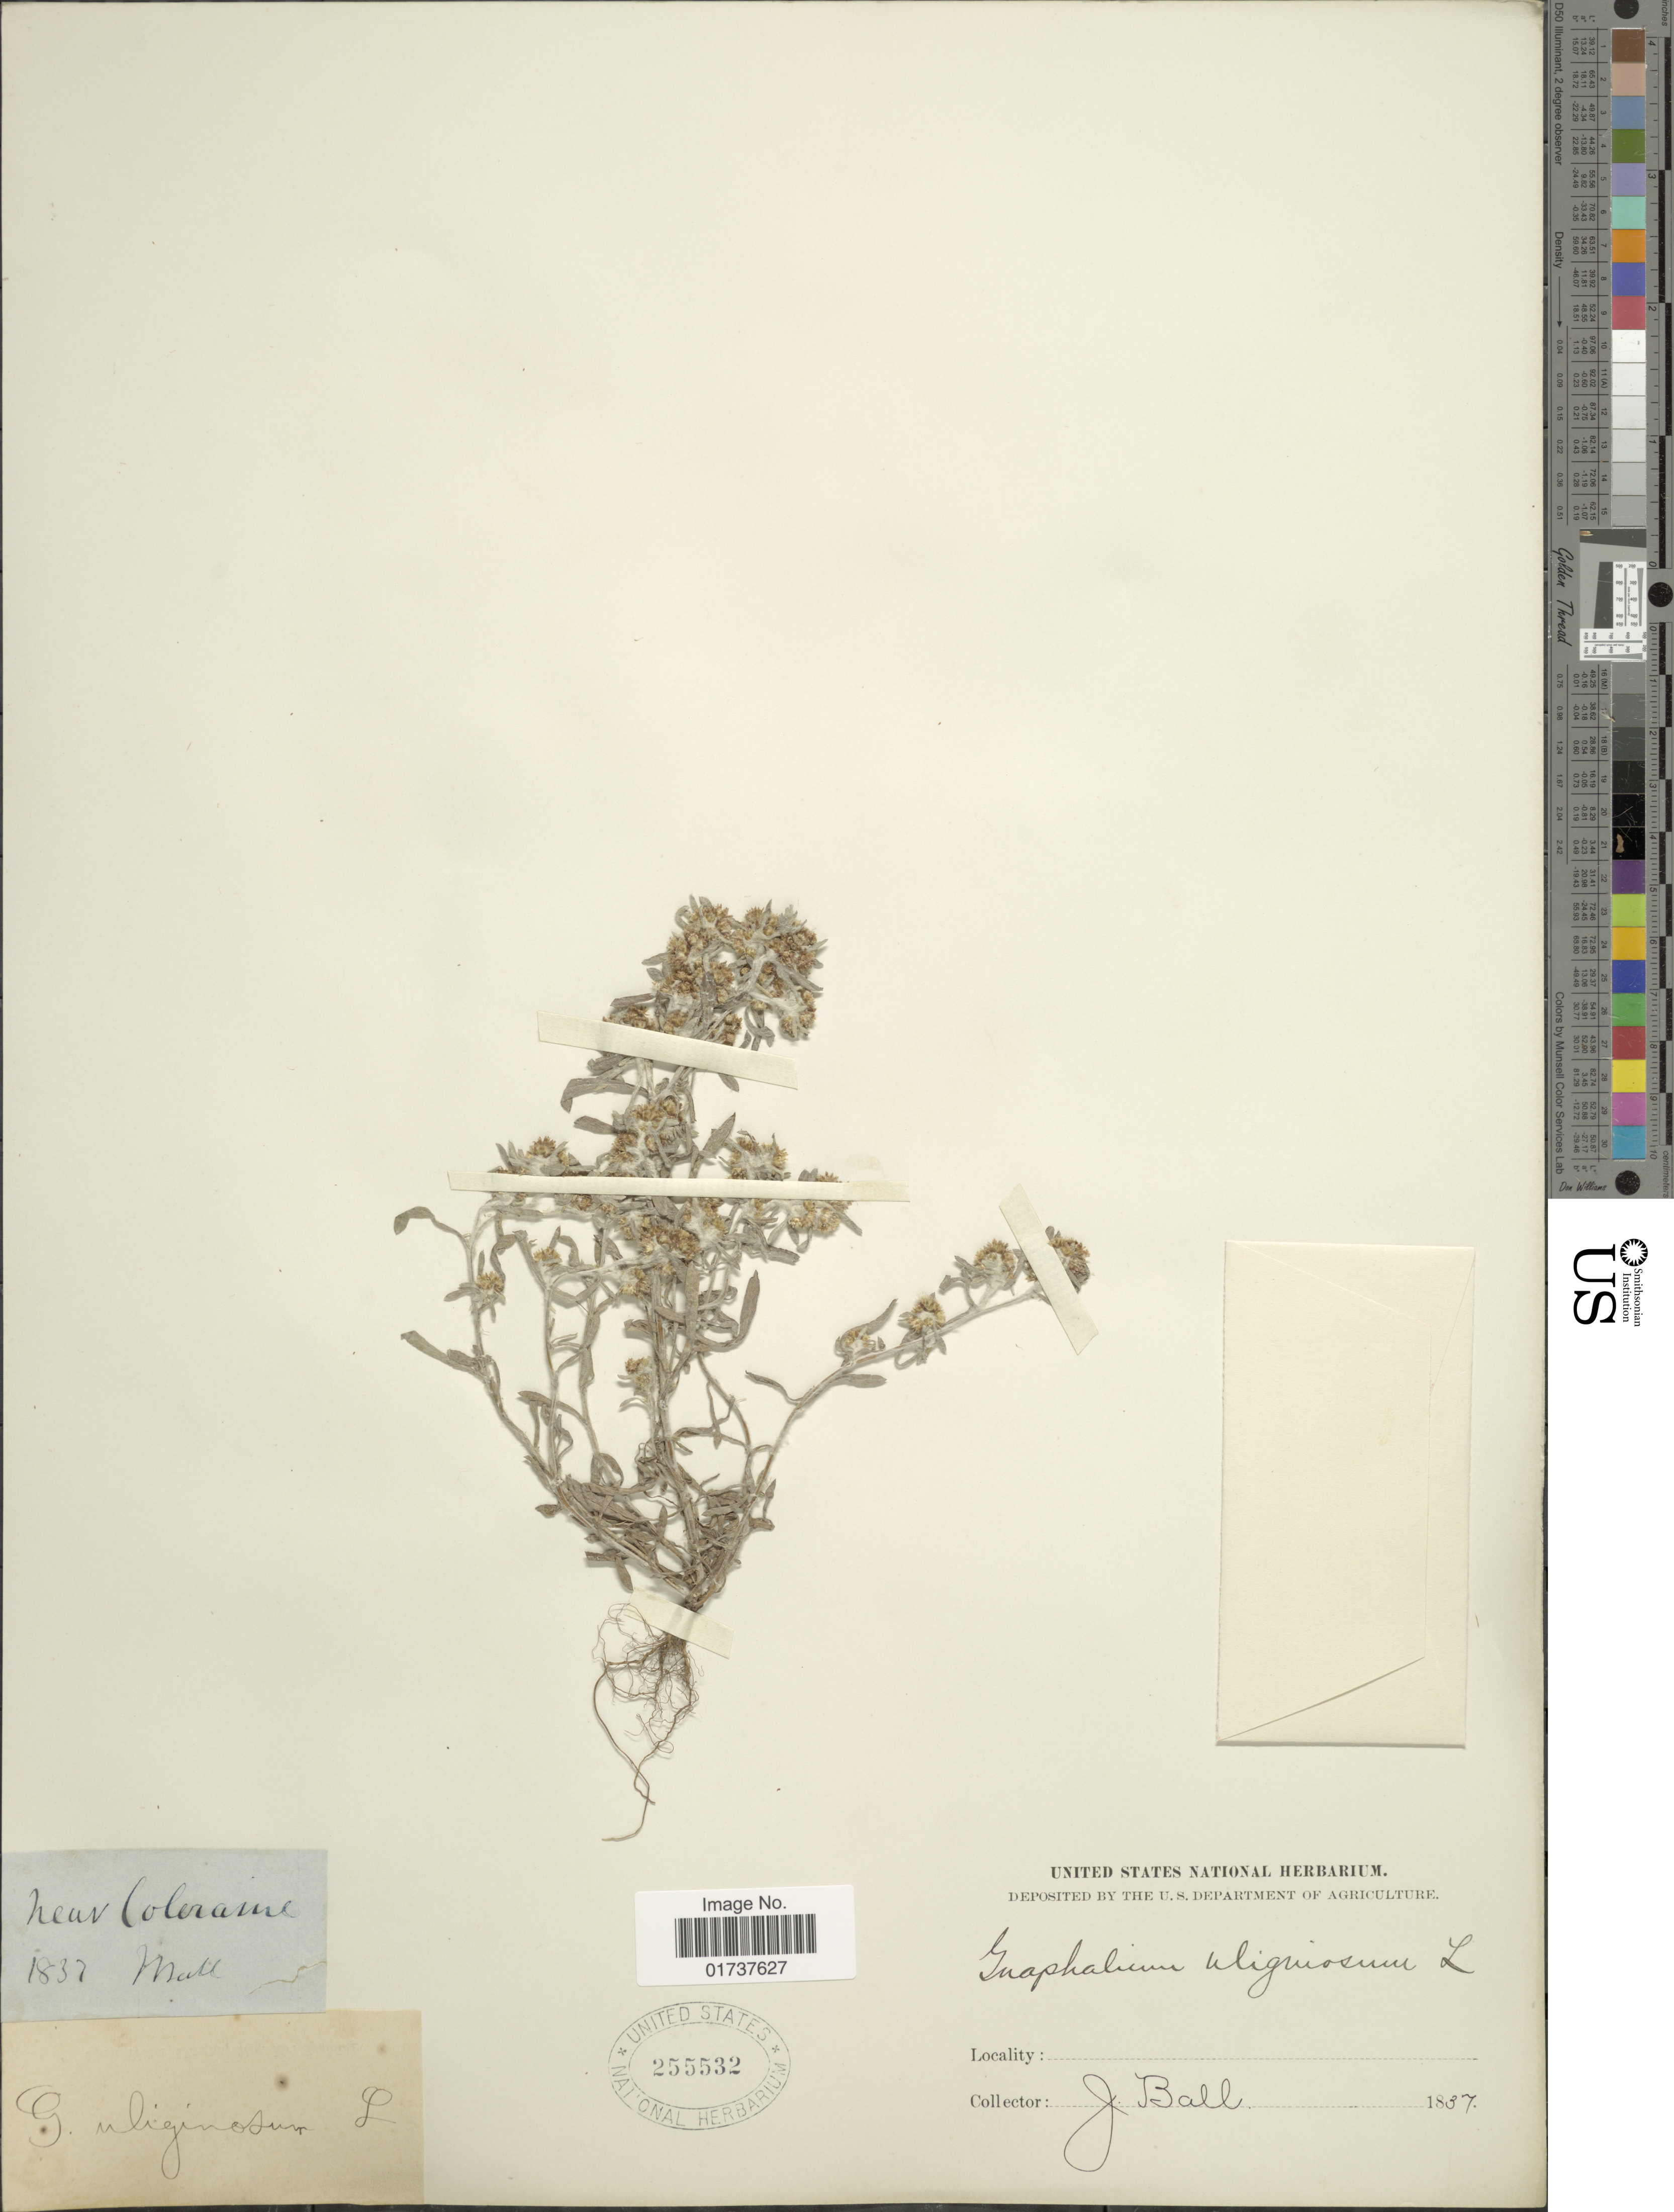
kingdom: Plantae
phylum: Tracheophyta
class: Magnoliopsida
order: Asterales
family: Asteraceae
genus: Gnaphalium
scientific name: Gnaphalium uliginosum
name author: L.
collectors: J. Ball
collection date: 1837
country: United Kingdom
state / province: Northern Ireland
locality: Near Coleraine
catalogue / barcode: US 255532